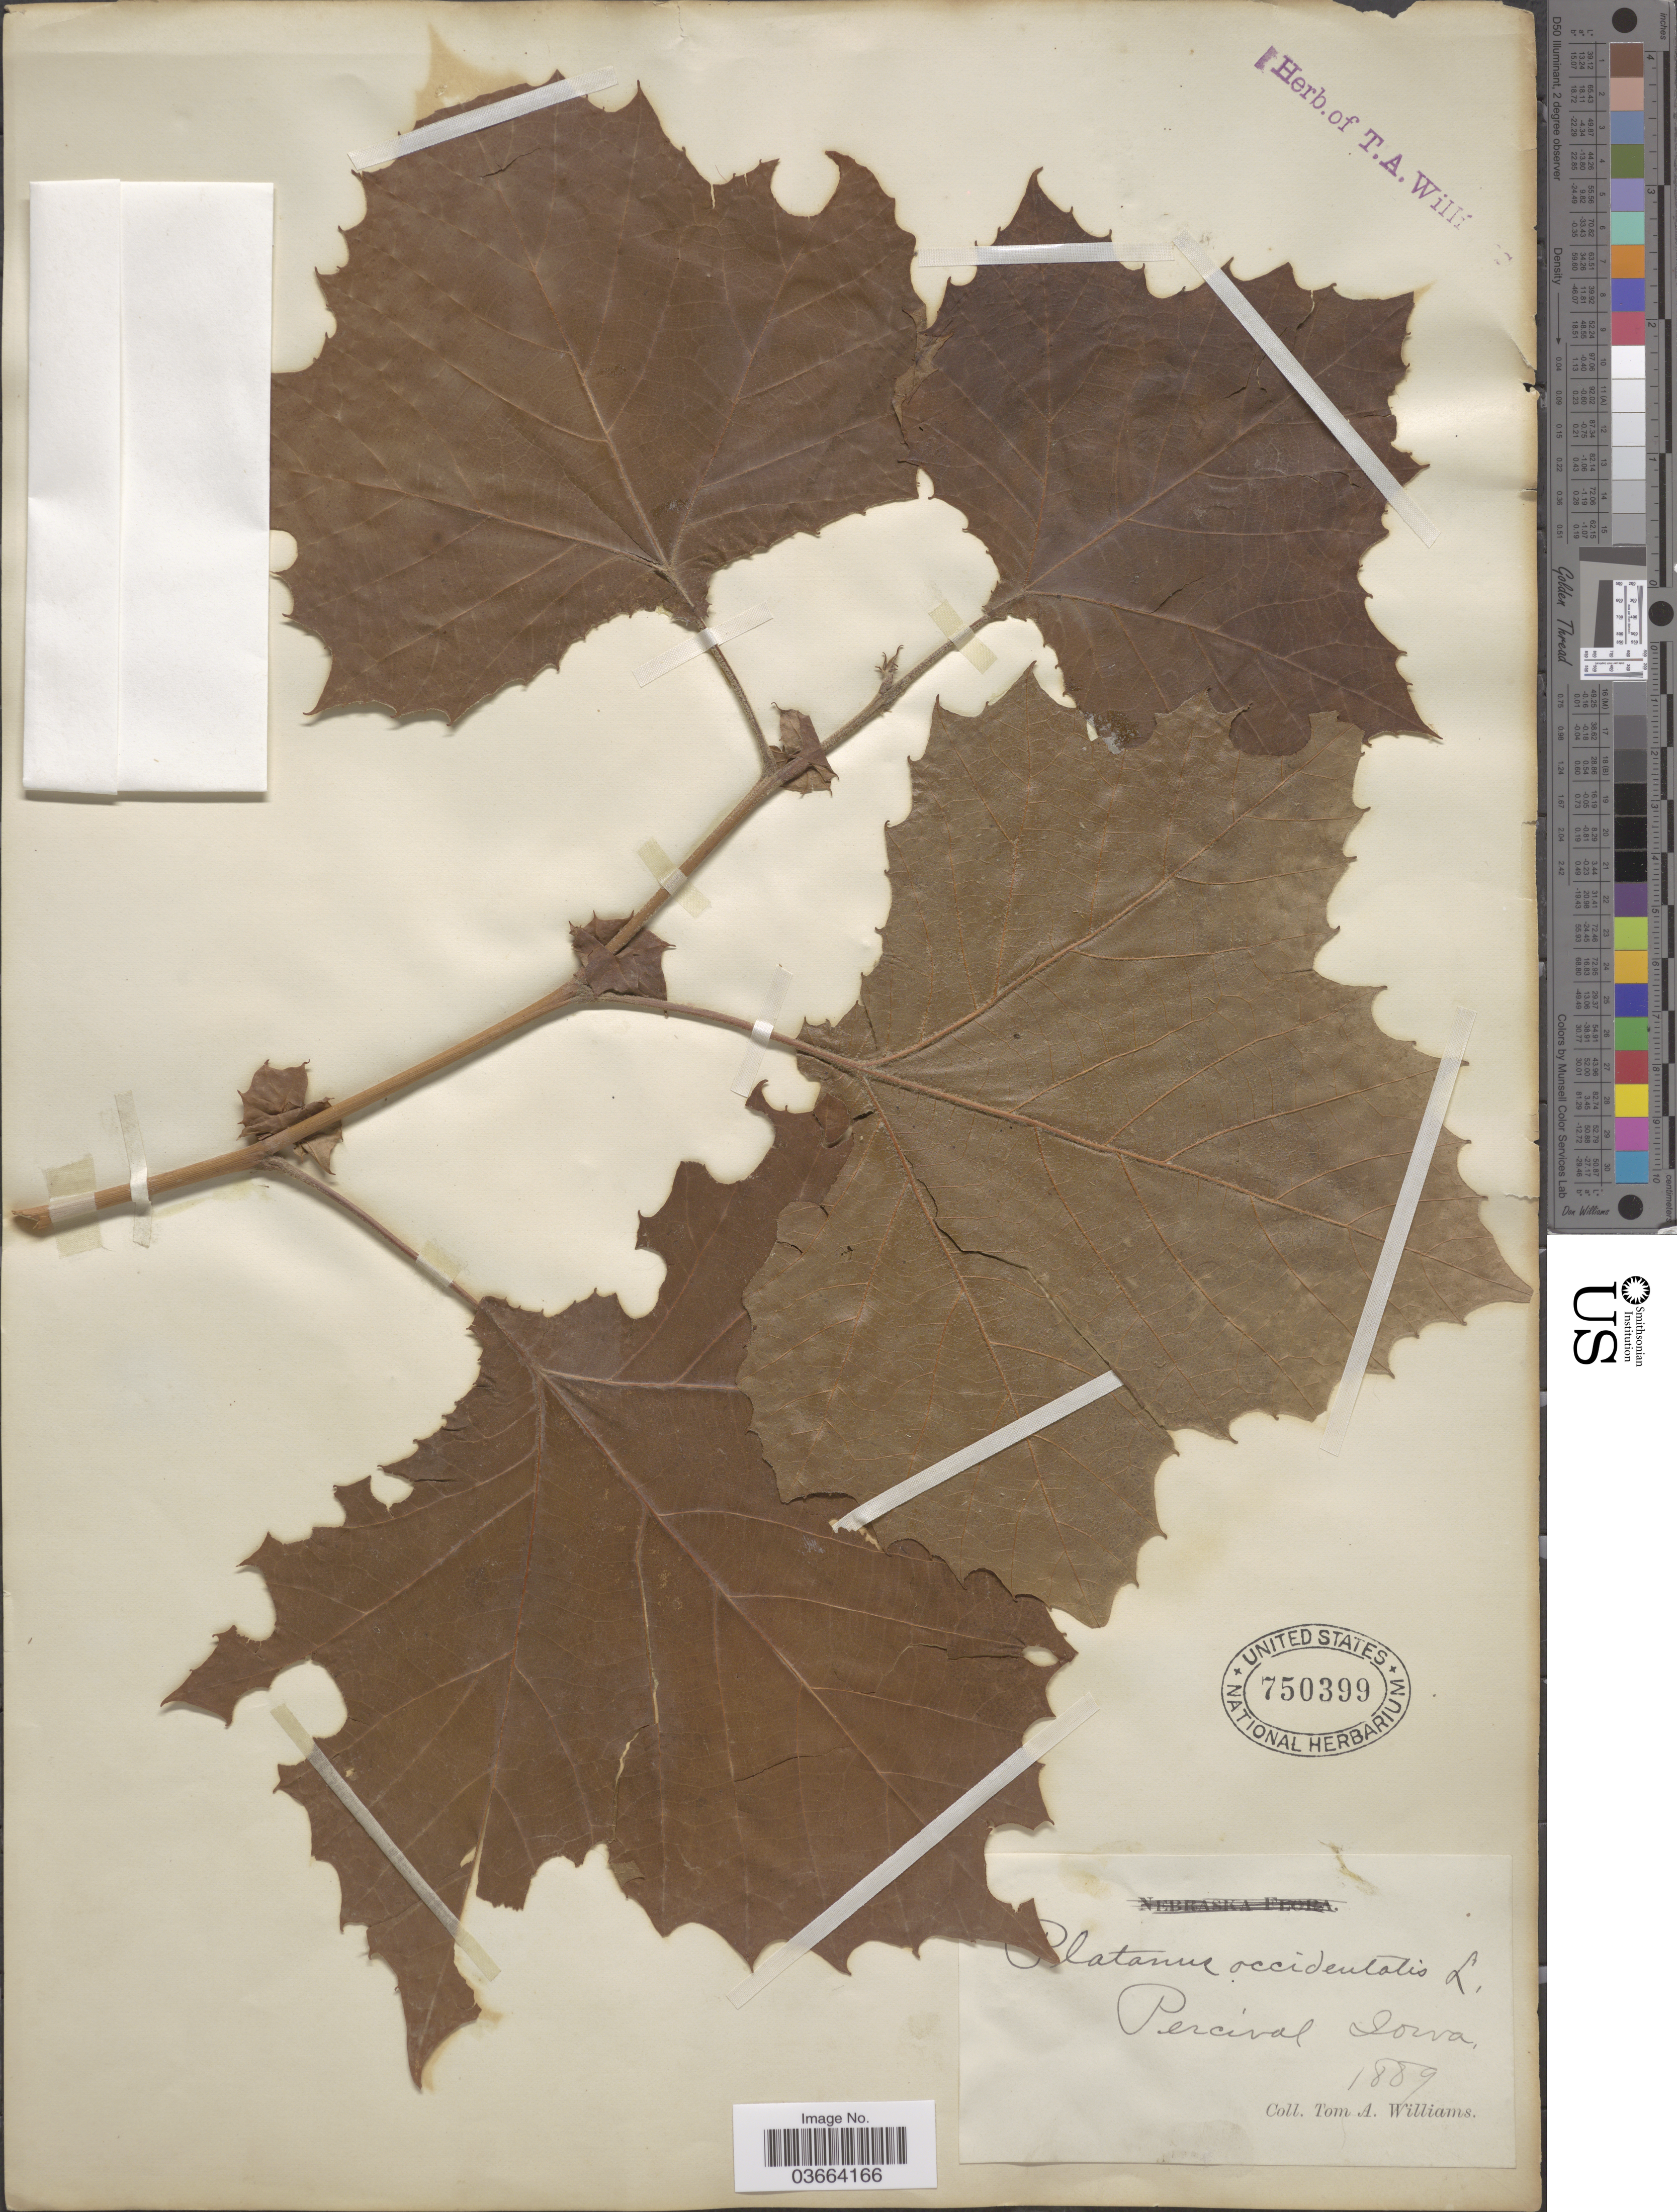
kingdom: Plantae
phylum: Tracheophyta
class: Magnoliopsida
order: Proteales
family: Platanaceae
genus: Platanus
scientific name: Platanus occidentalis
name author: L.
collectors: T. Williams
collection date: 1889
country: United States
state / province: Iowa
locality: Percival.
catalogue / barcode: US 750399